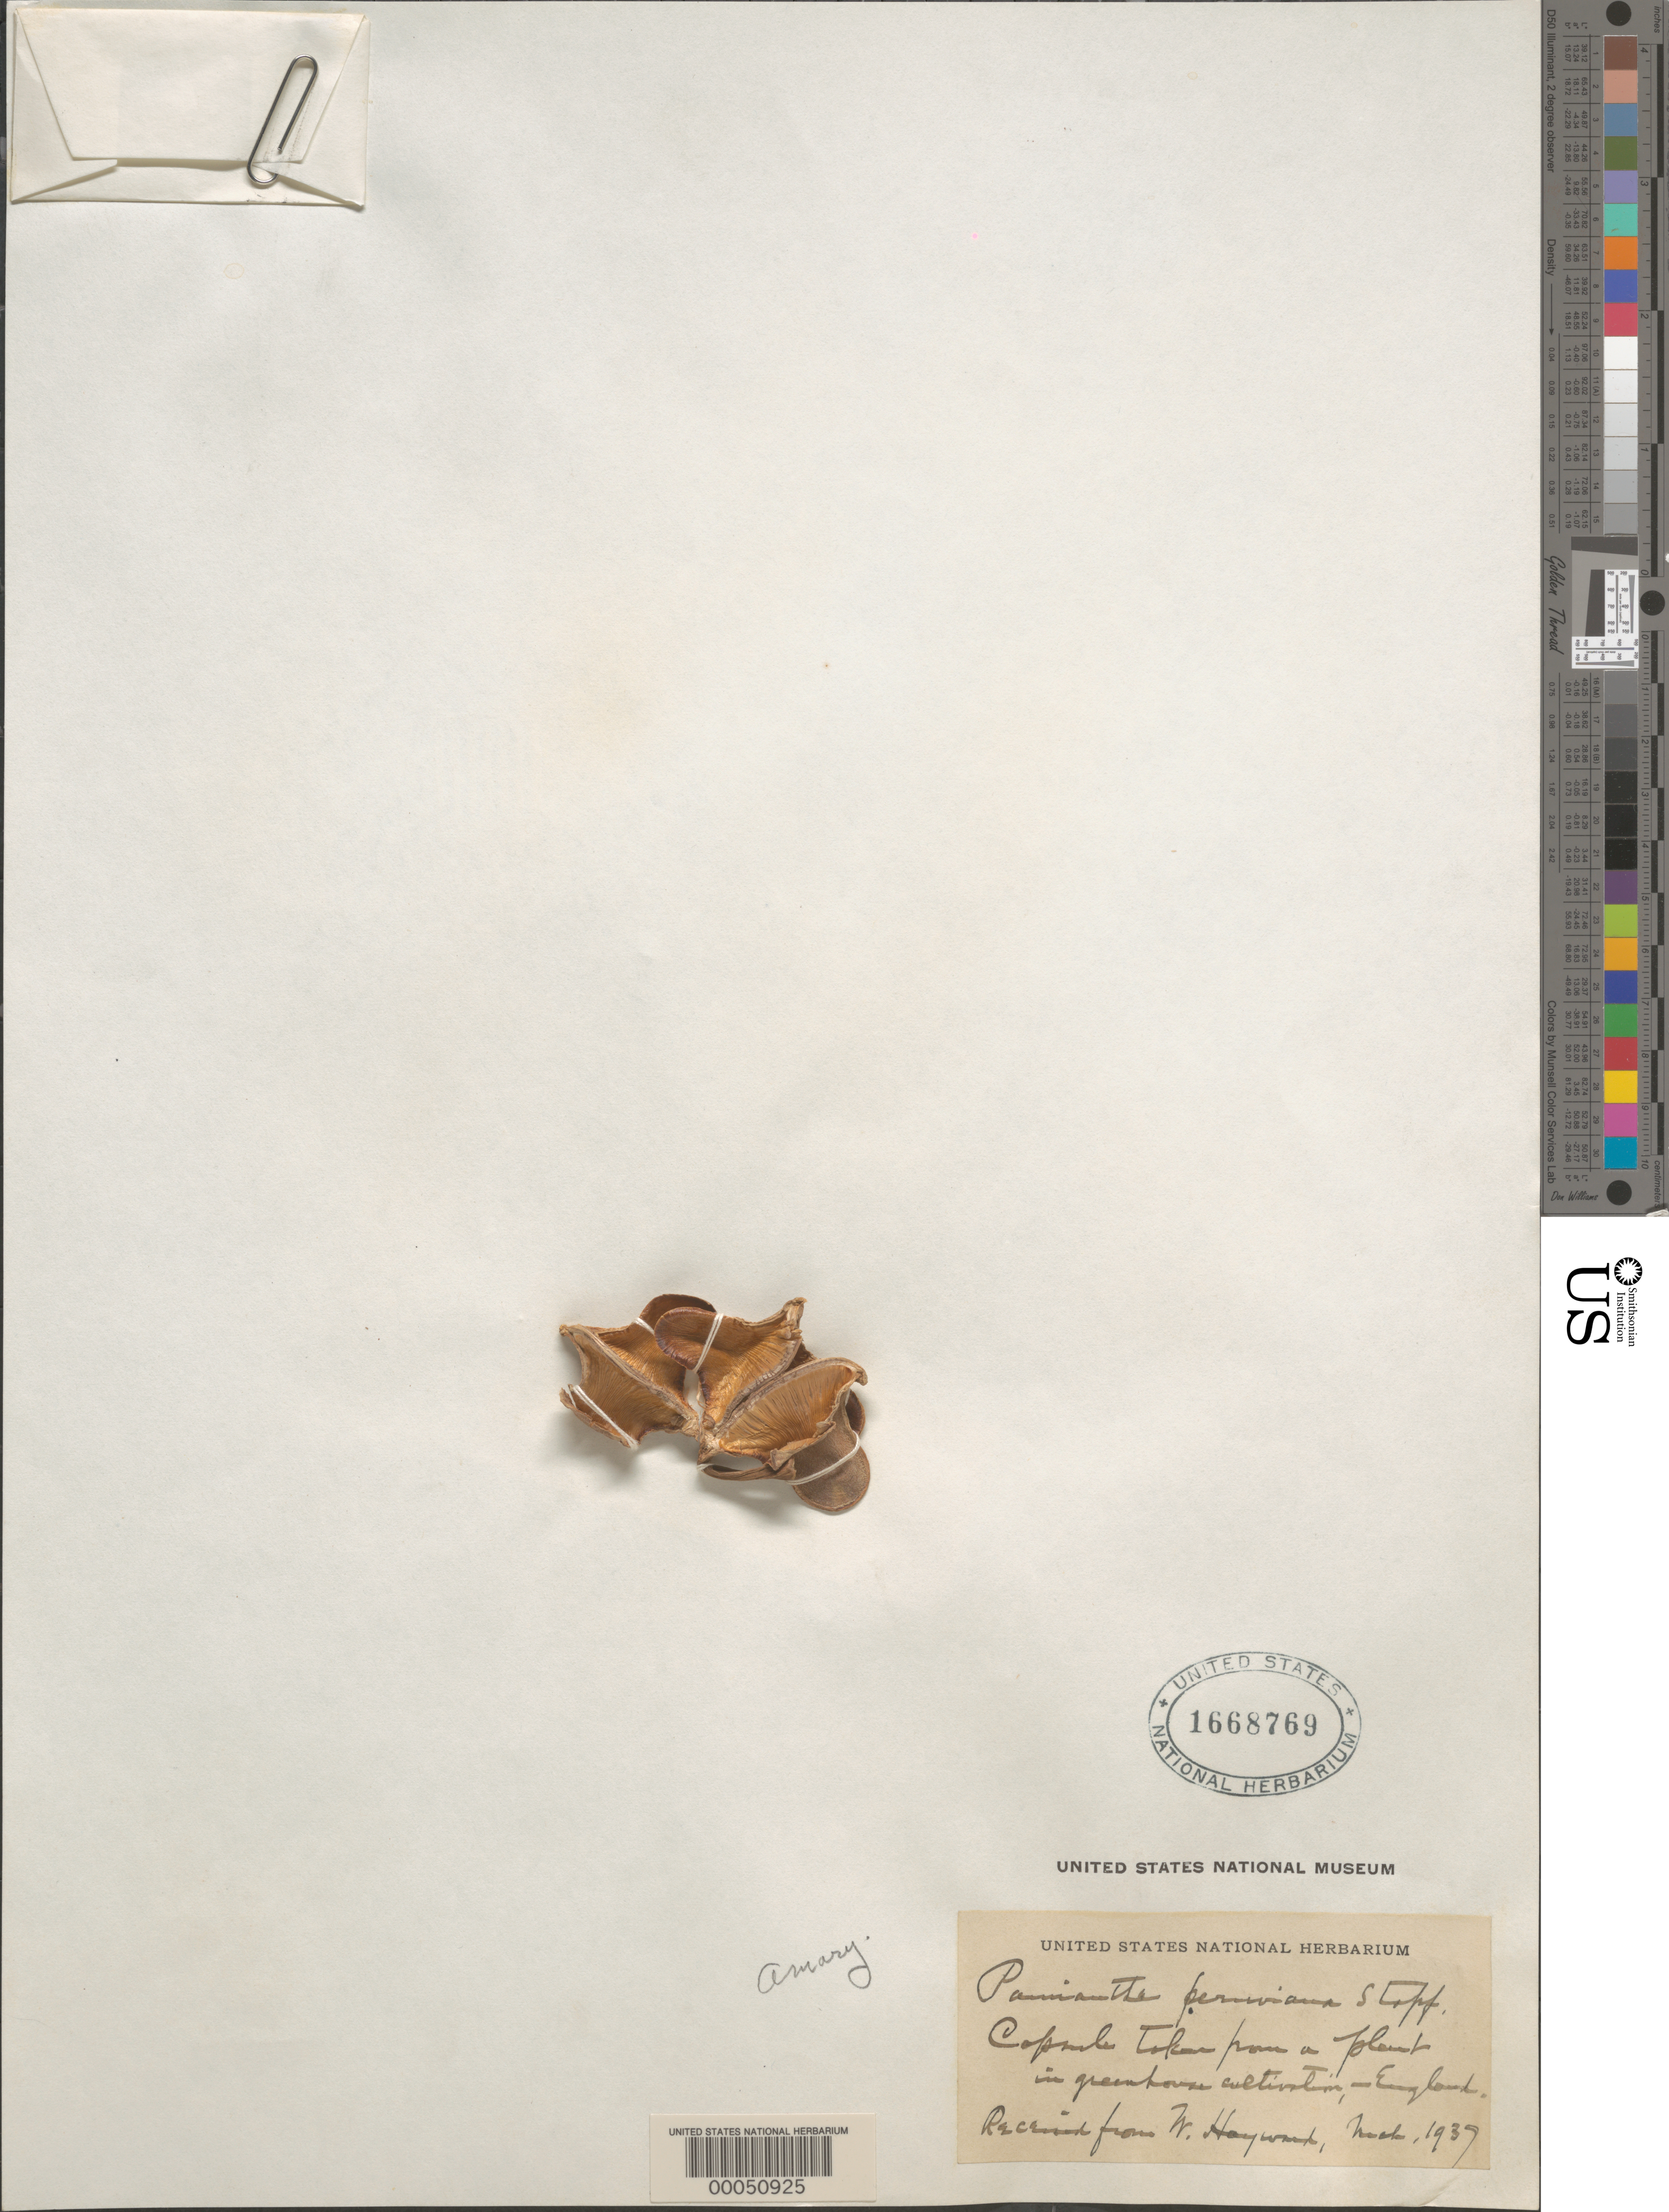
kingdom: Plantae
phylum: Tracheophyta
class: Liliopsida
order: Asparagales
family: Amaryllidaceae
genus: Pamianthe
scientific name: Pamianthe peruviana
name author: Stapf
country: Peru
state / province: San Martín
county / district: Mariscal Cáceres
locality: Rio Huallaga, margen Derecha del; Balsa Probana; dtto. Tocache Nuevo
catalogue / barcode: US 1668769